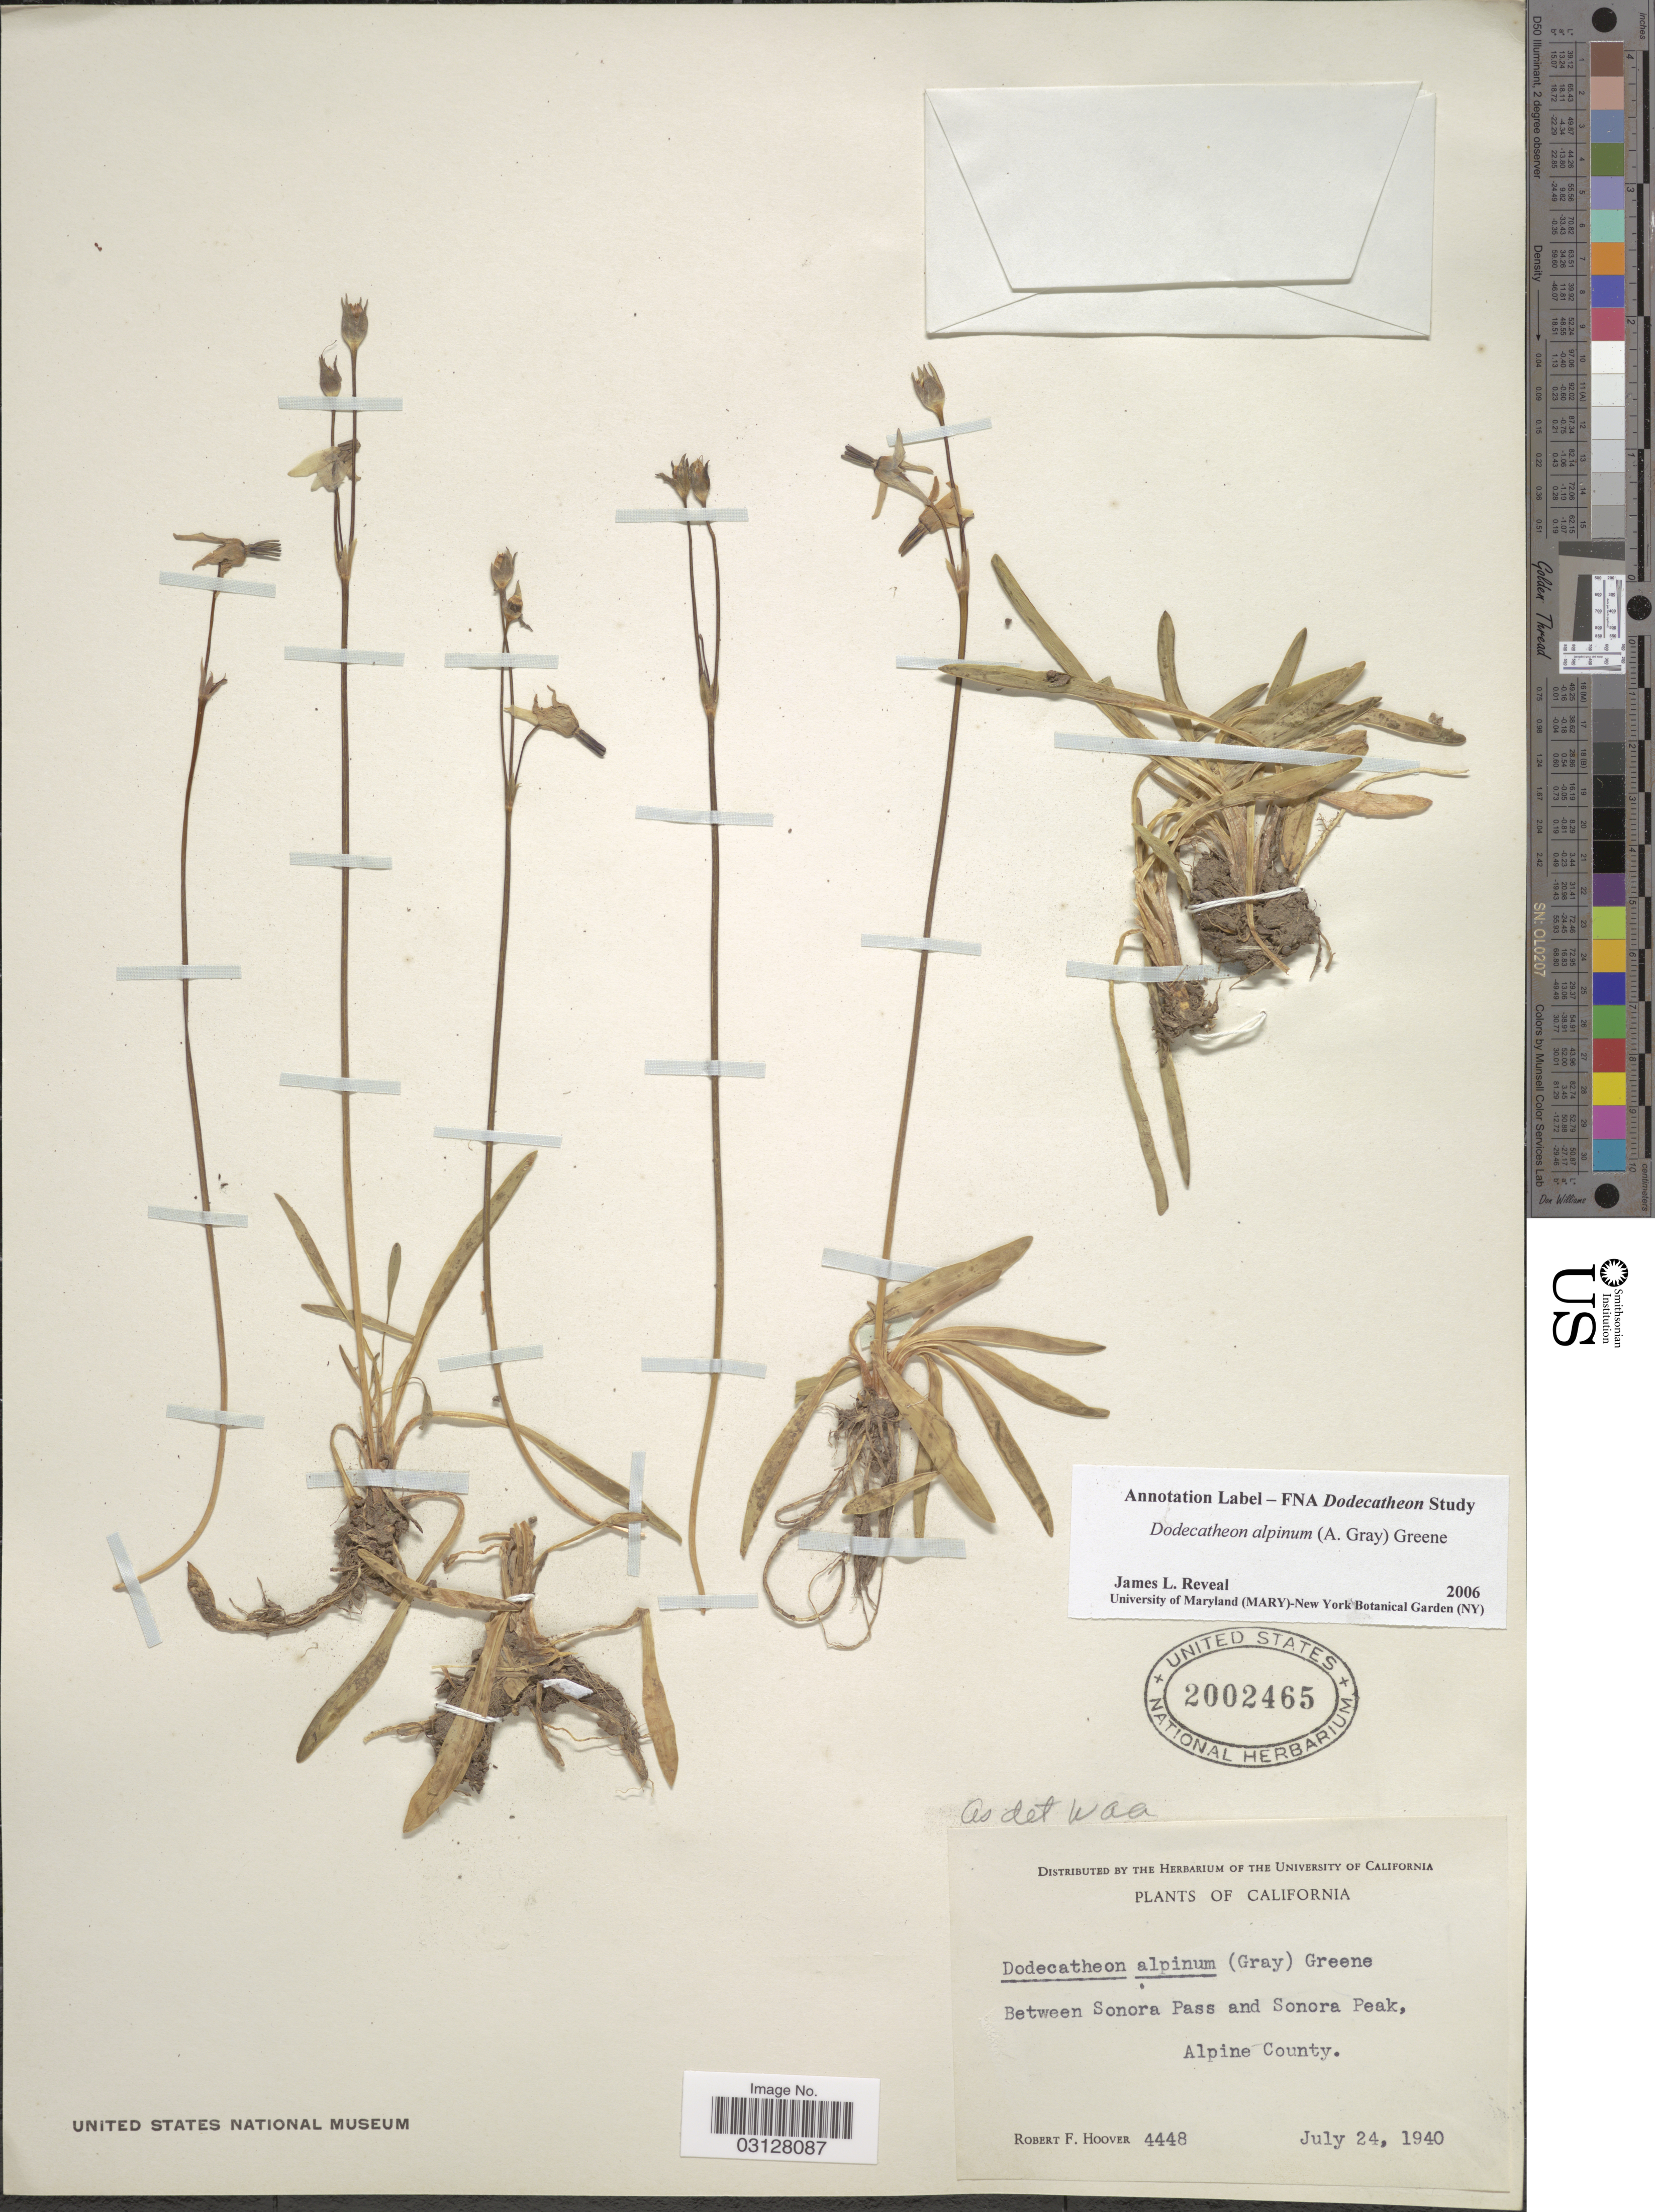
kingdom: Plantae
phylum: Tracheophyta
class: Magnoliopsida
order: Ericales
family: Primulaceae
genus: Dodecatheon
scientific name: Dodecatheon alpinum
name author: (A. Gray) Greene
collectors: R. F. Hoover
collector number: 4448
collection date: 1940-07-24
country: United States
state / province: California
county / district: Alpine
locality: Between Sonora Pass and Sonora Peak, Alpine County.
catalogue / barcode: US 2002465